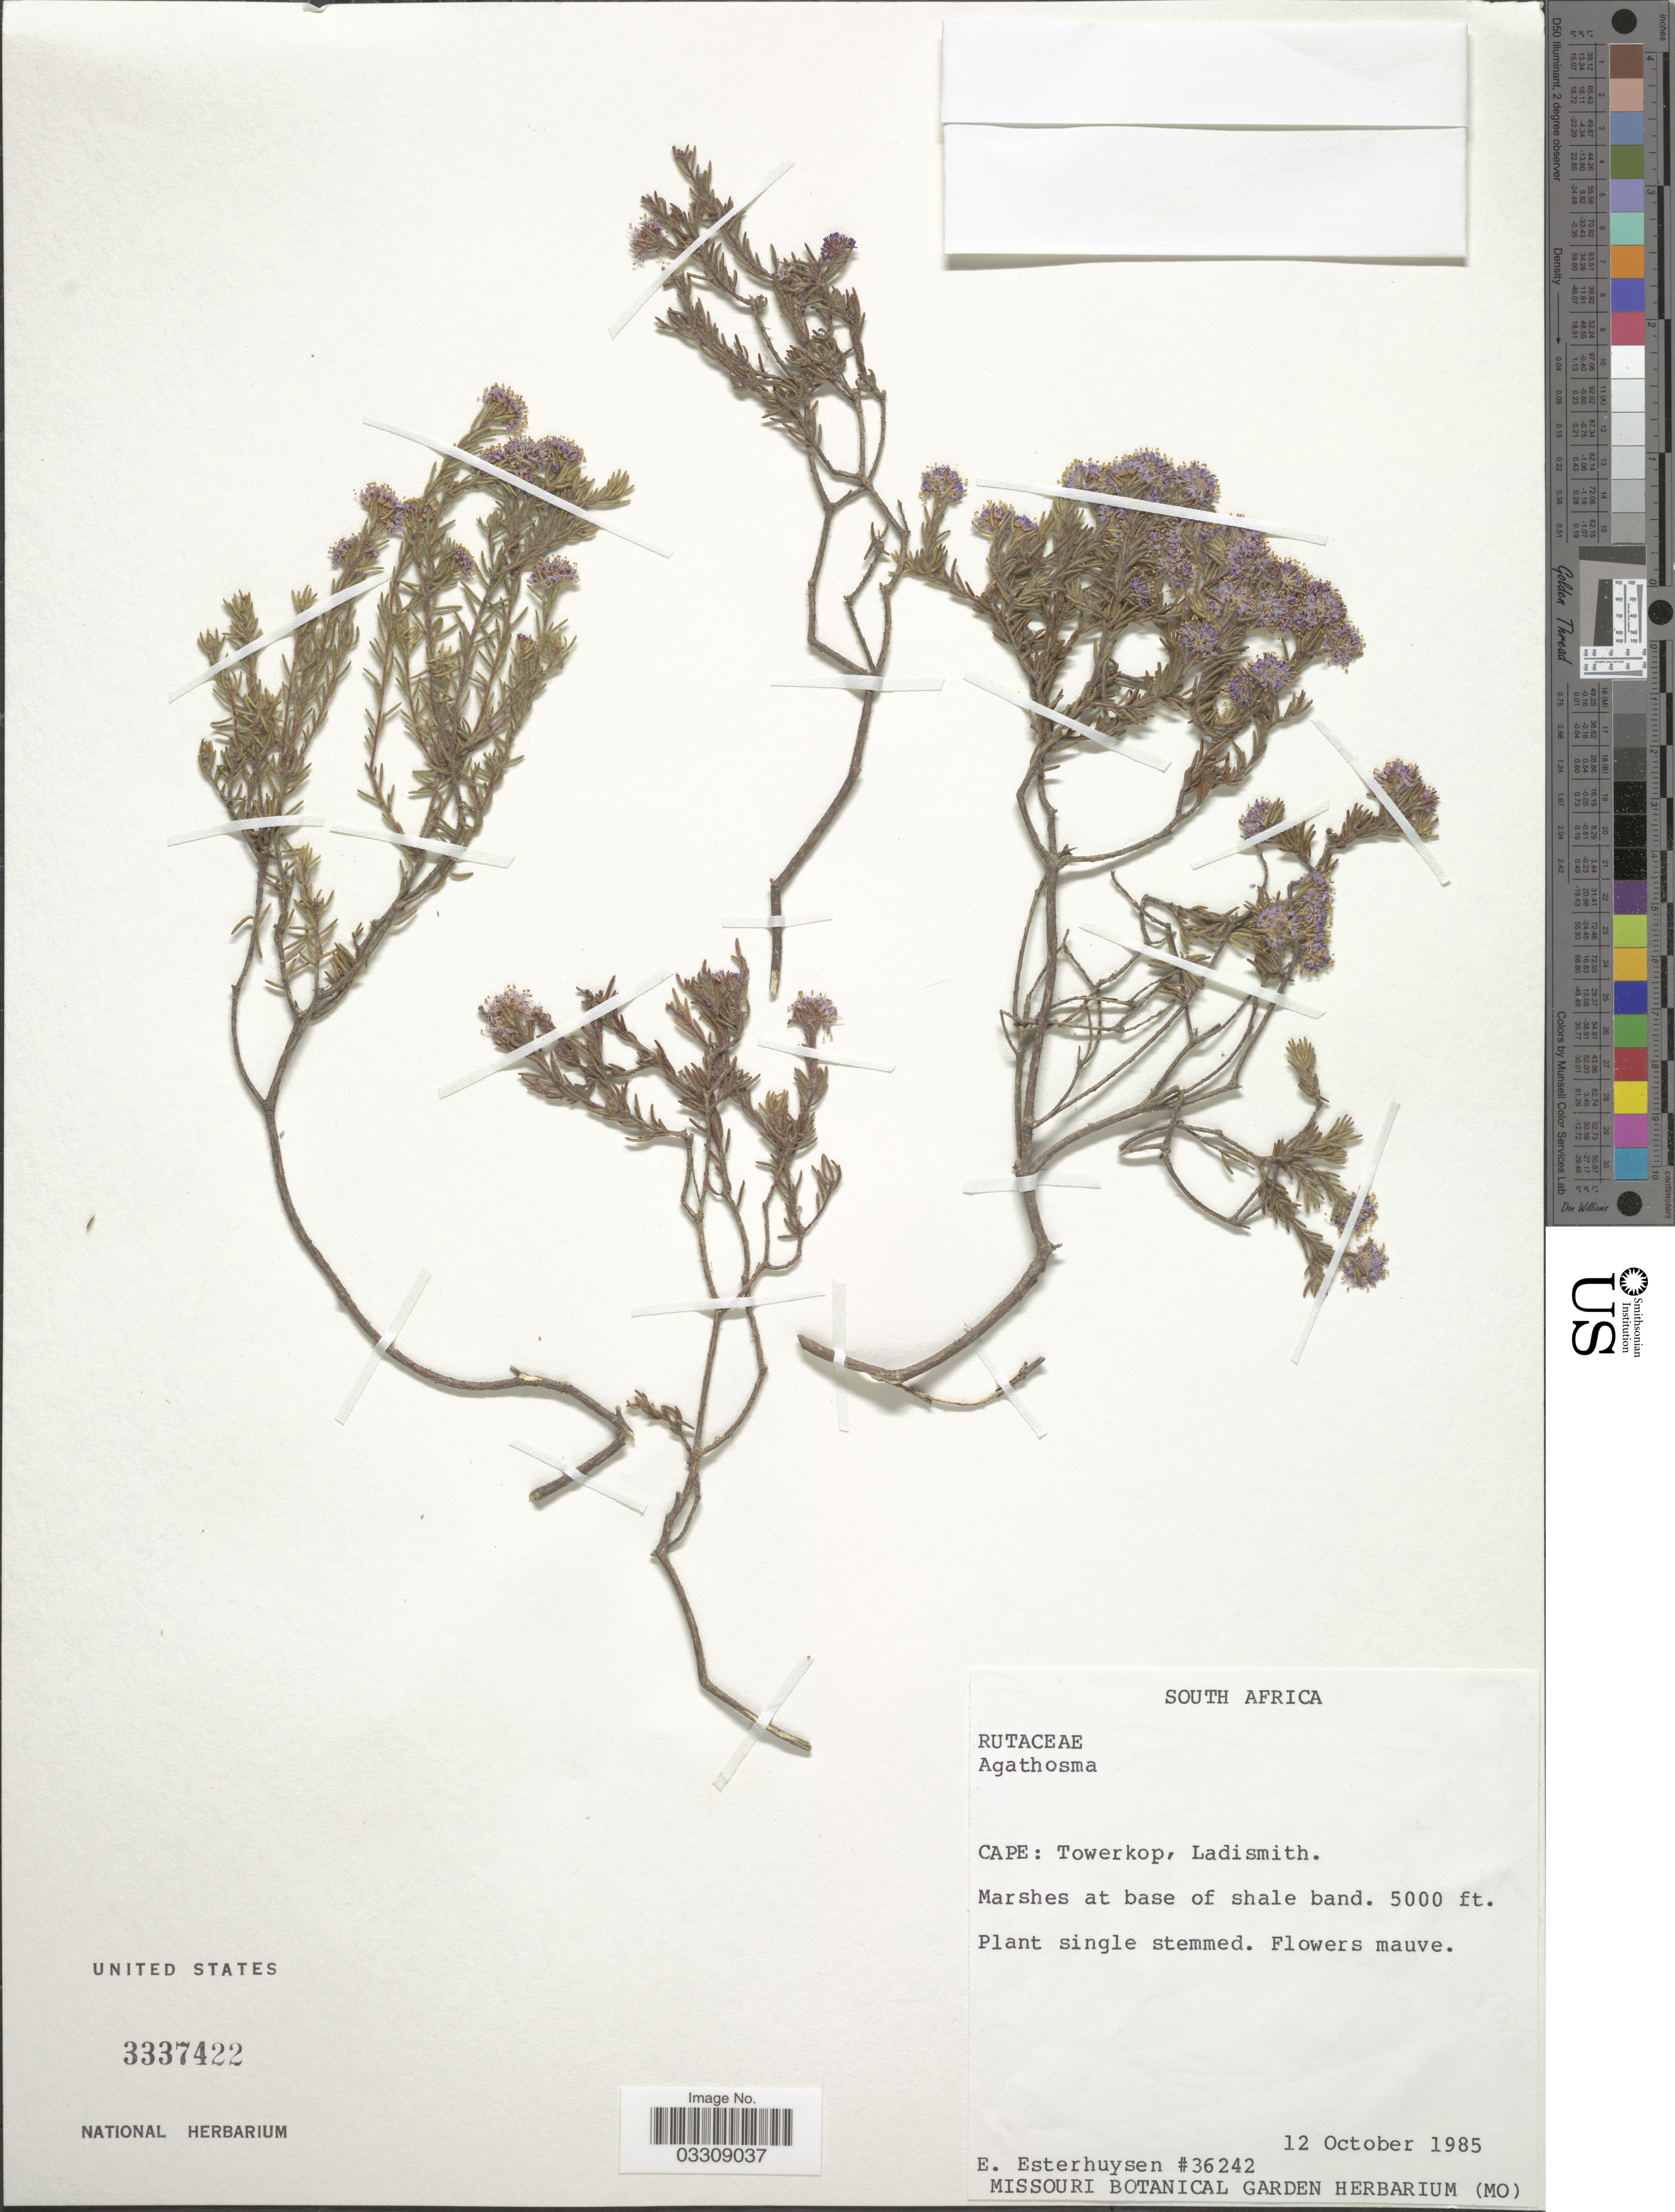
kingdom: Plantae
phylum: Tracheophyta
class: Magnoliopsida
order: Sapindales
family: Rutaceae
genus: Agathosma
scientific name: Agathosma sp.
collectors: E. E. Esterhuysen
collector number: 36242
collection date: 1985-10-12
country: South Africa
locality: Cape: Towerkop, Ladismith.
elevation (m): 1524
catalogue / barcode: US 3337422